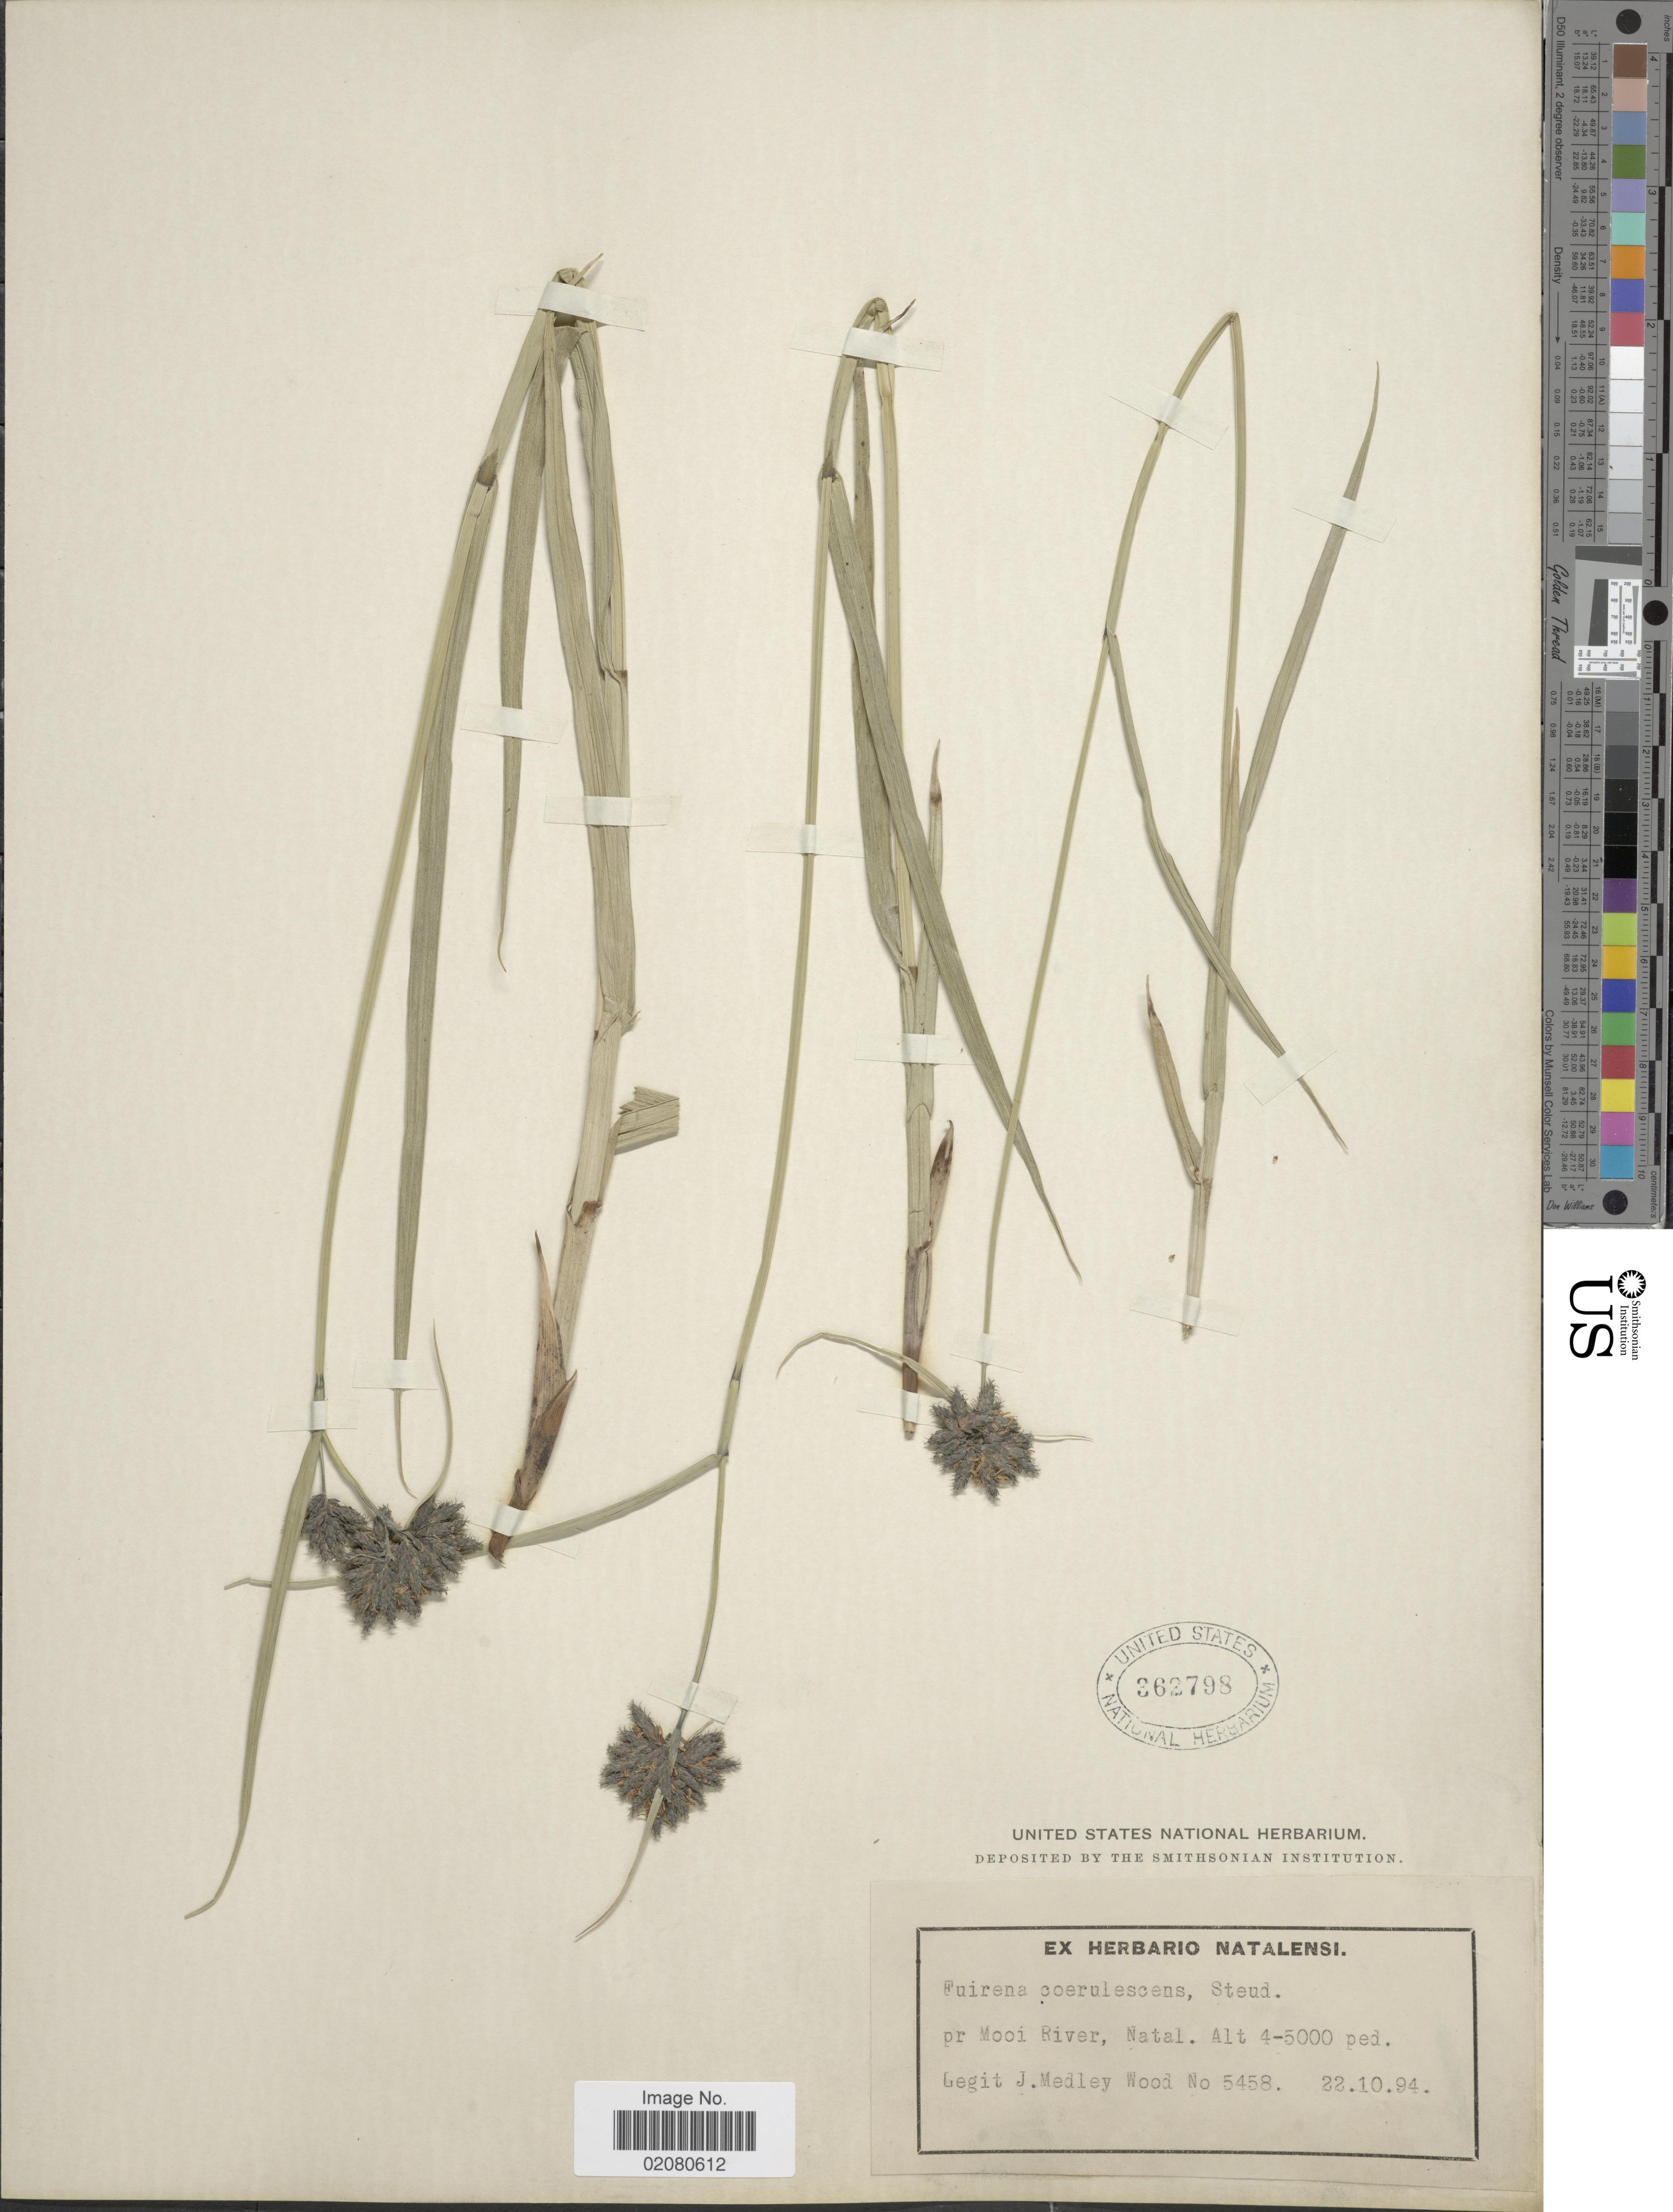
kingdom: Plantae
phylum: Tracheophyta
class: Liliopsida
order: Poales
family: Cyperaceae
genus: Fuirena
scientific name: Fuirena coerulescens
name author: Steud.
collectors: J. M. Wood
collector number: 5458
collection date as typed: Transcribed d/m/y: 22/10/94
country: South Africa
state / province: KwaZulu-Natal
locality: Pr Mooi River, Natal.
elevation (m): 1219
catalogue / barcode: US 362798